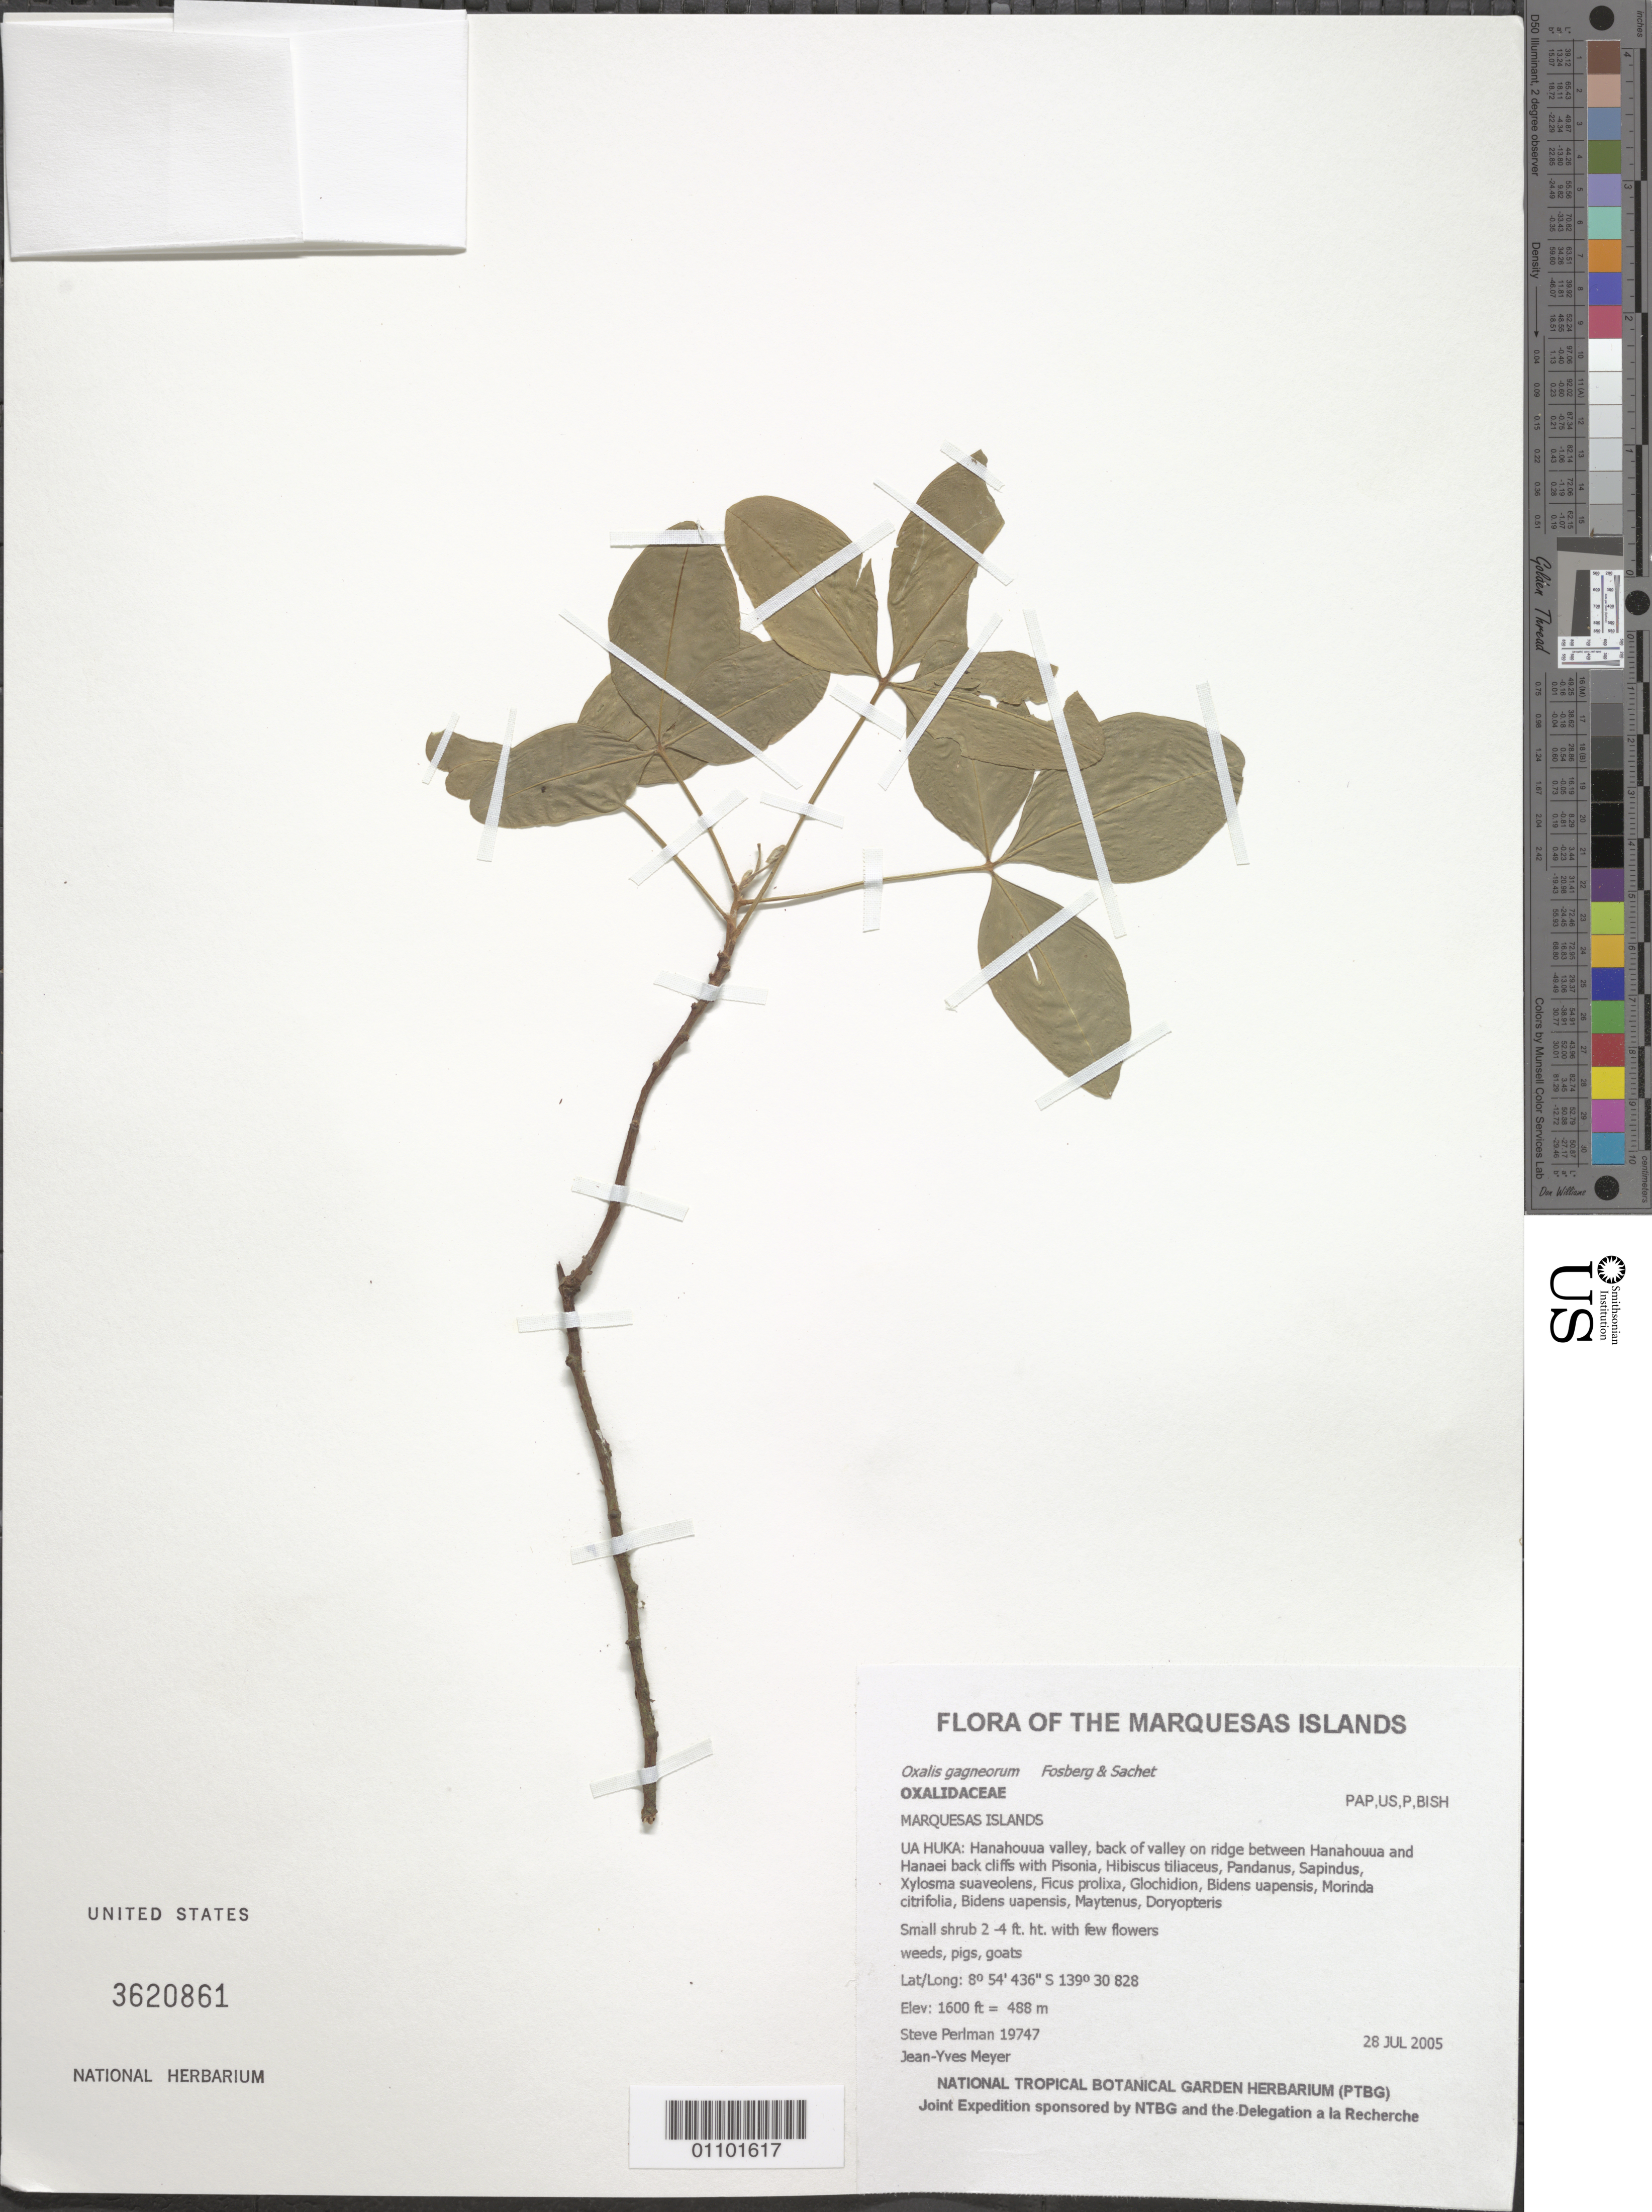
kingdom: Plantae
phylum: Tracheophyta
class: Magnoliopsida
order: Oxalidales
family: Oxalidaceae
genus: Oxalis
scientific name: Oxalis gagneorum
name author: Fosberg & Sachet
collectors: S. P. Perlman & J.-Y. Meyer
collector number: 19747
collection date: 2005-07-28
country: French Polynesia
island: Ua Huka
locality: Hanahouua valley, back of valley on ridge between Hanahouua and Hanaei back cliffs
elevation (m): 488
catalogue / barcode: US 3620861